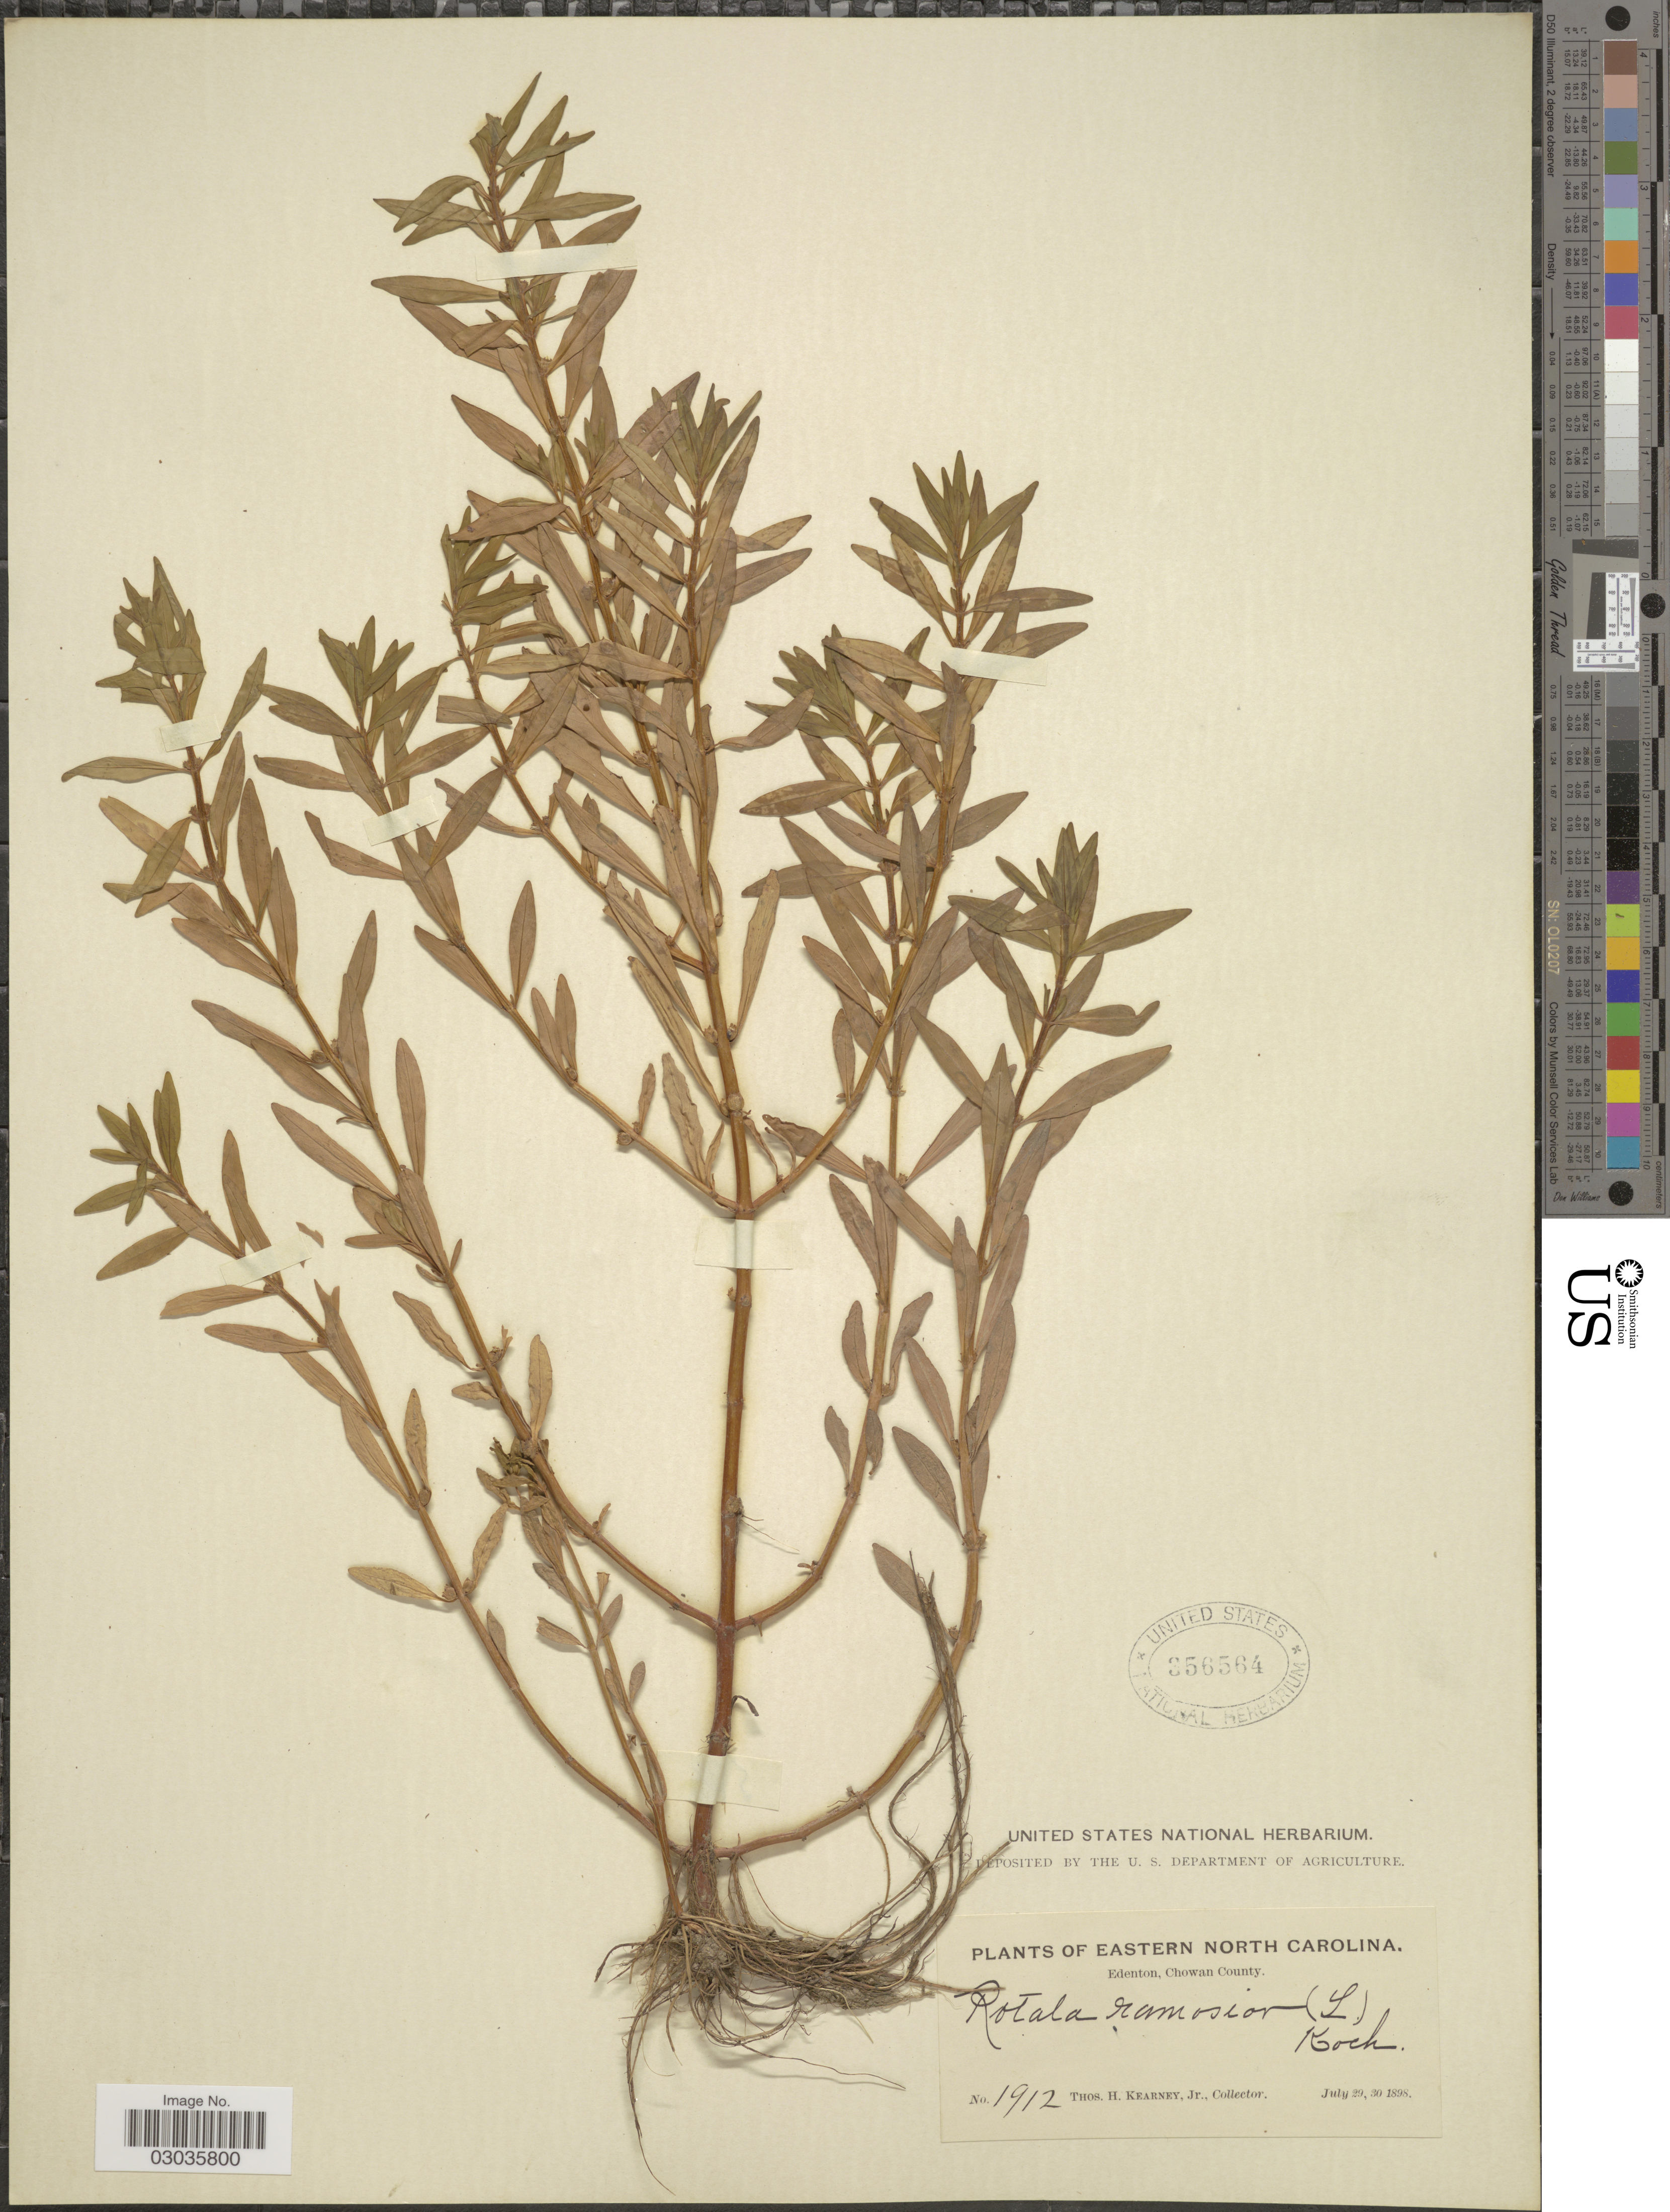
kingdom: Plantae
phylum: Tracheophyta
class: Magnoliopsida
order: Myrtales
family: Lythraceae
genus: Rotala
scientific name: Rotala ramosior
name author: (L.) Koehne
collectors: T. H. Kearney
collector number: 1912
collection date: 1898-07-29/1898-07-30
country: United States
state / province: North Carolina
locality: Eastern North Carolina. Edenton, Chowan County.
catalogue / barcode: US 356564